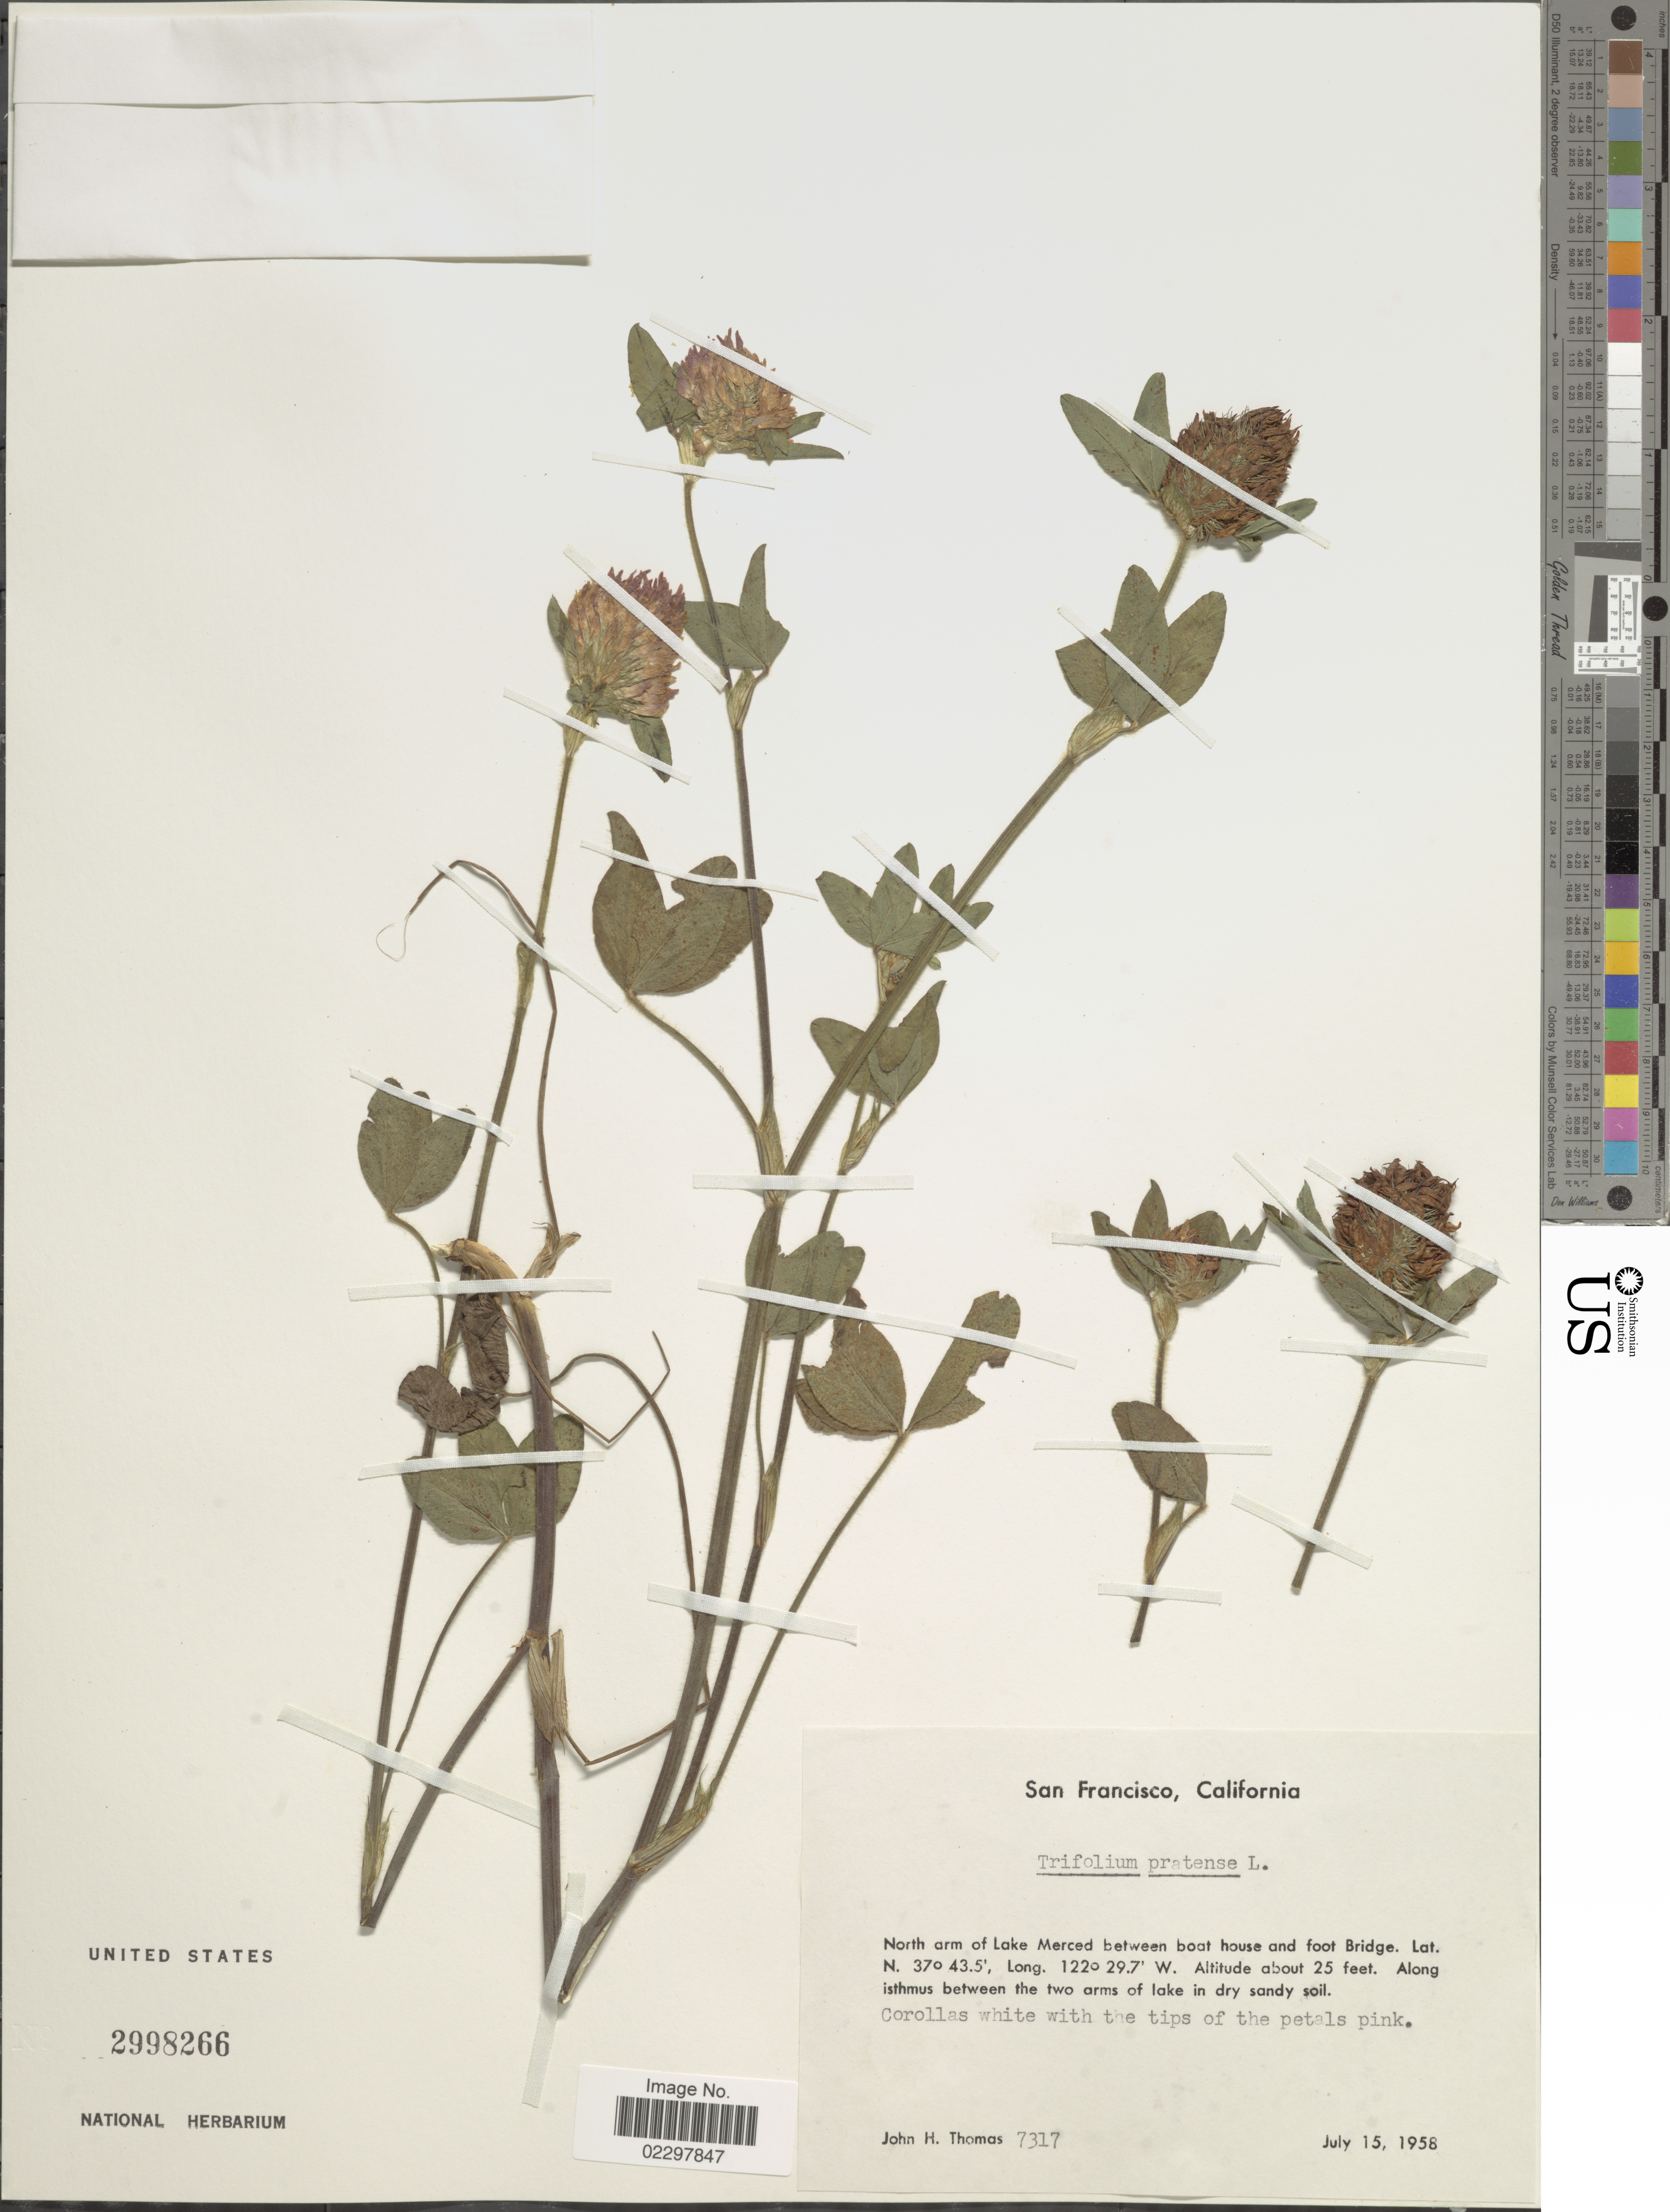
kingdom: Plantae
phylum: Tracheophyta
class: Magnoliopsida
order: Fabales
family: Fabaceae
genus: Trifolium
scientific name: Trifolium pratense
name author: L.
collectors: J. H. Thomas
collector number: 7317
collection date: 1958-07-15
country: United States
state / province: California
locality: San Fancisco, North arm of Lake Merced between boat house and foot Bridge, along isthmus between the two arms of lake in dry sandy soil.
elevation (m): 2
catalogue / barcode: US 2998266